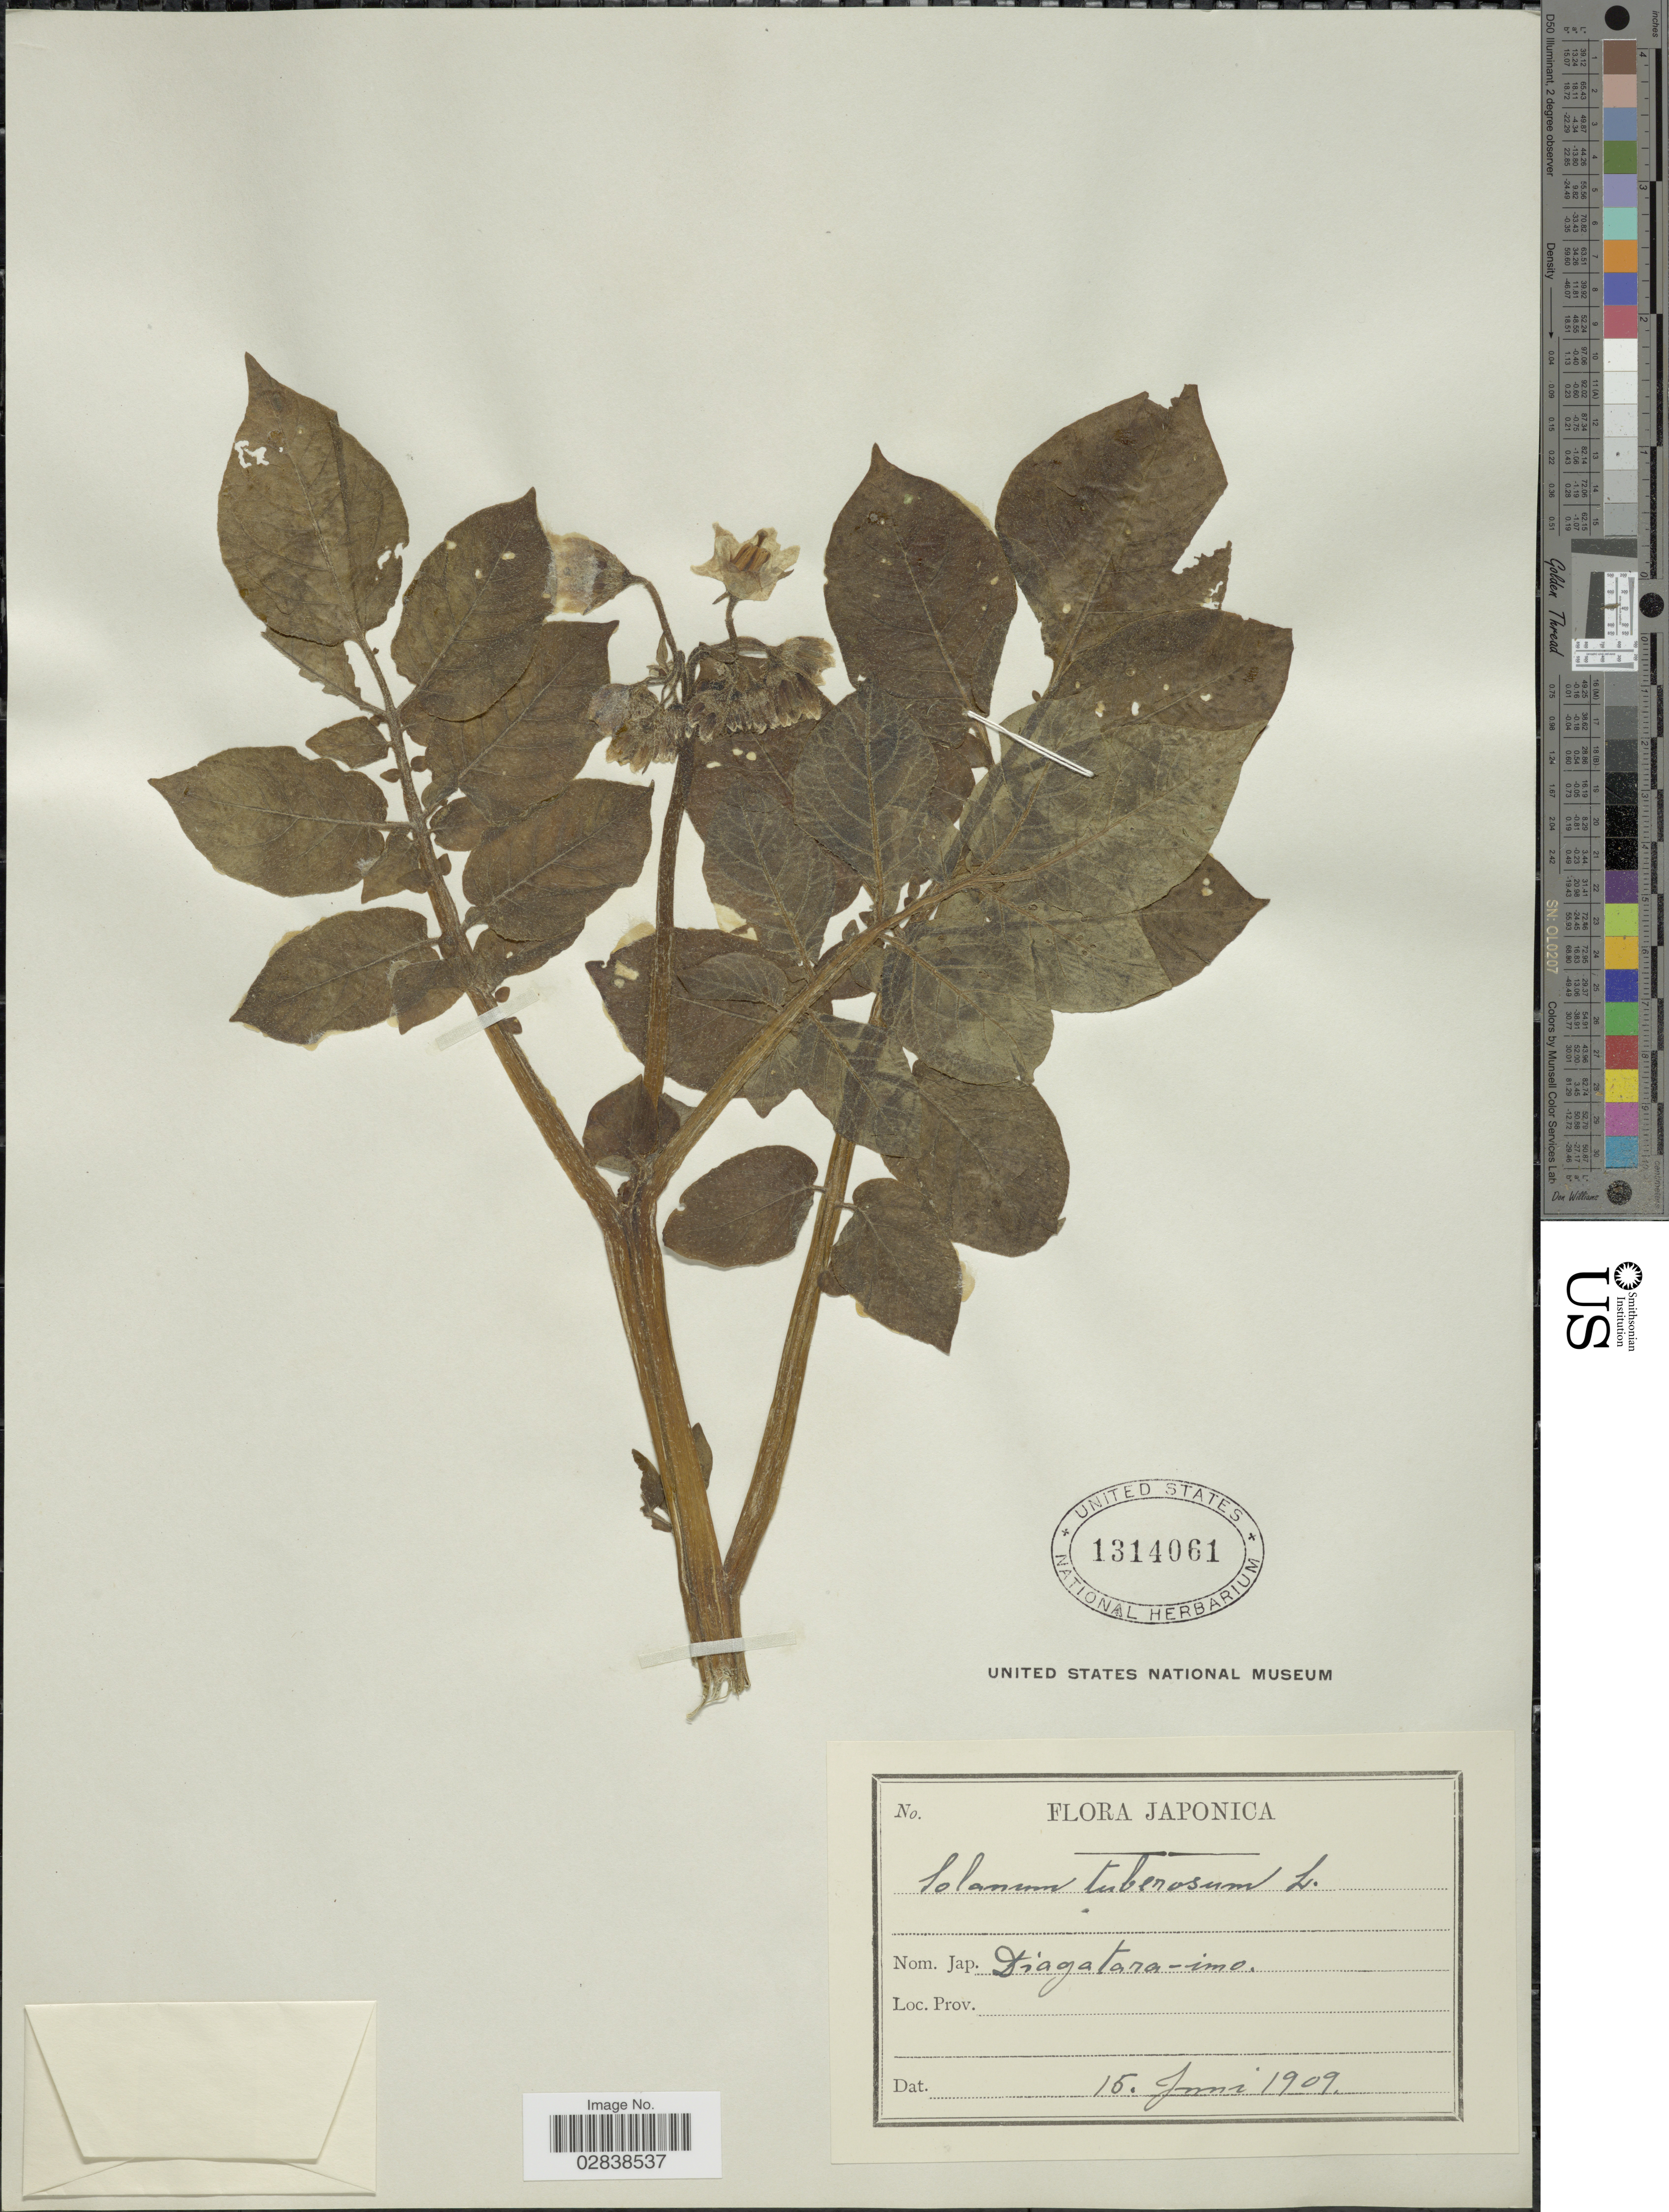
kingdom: Plantae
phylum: Tracheophyta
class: Magnoliopsida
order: Solanales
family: Solanaceae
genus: Solanum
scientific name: Solanum tuberosum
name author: L.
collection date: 1909-06-15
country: Japan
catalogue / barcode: US 1314061